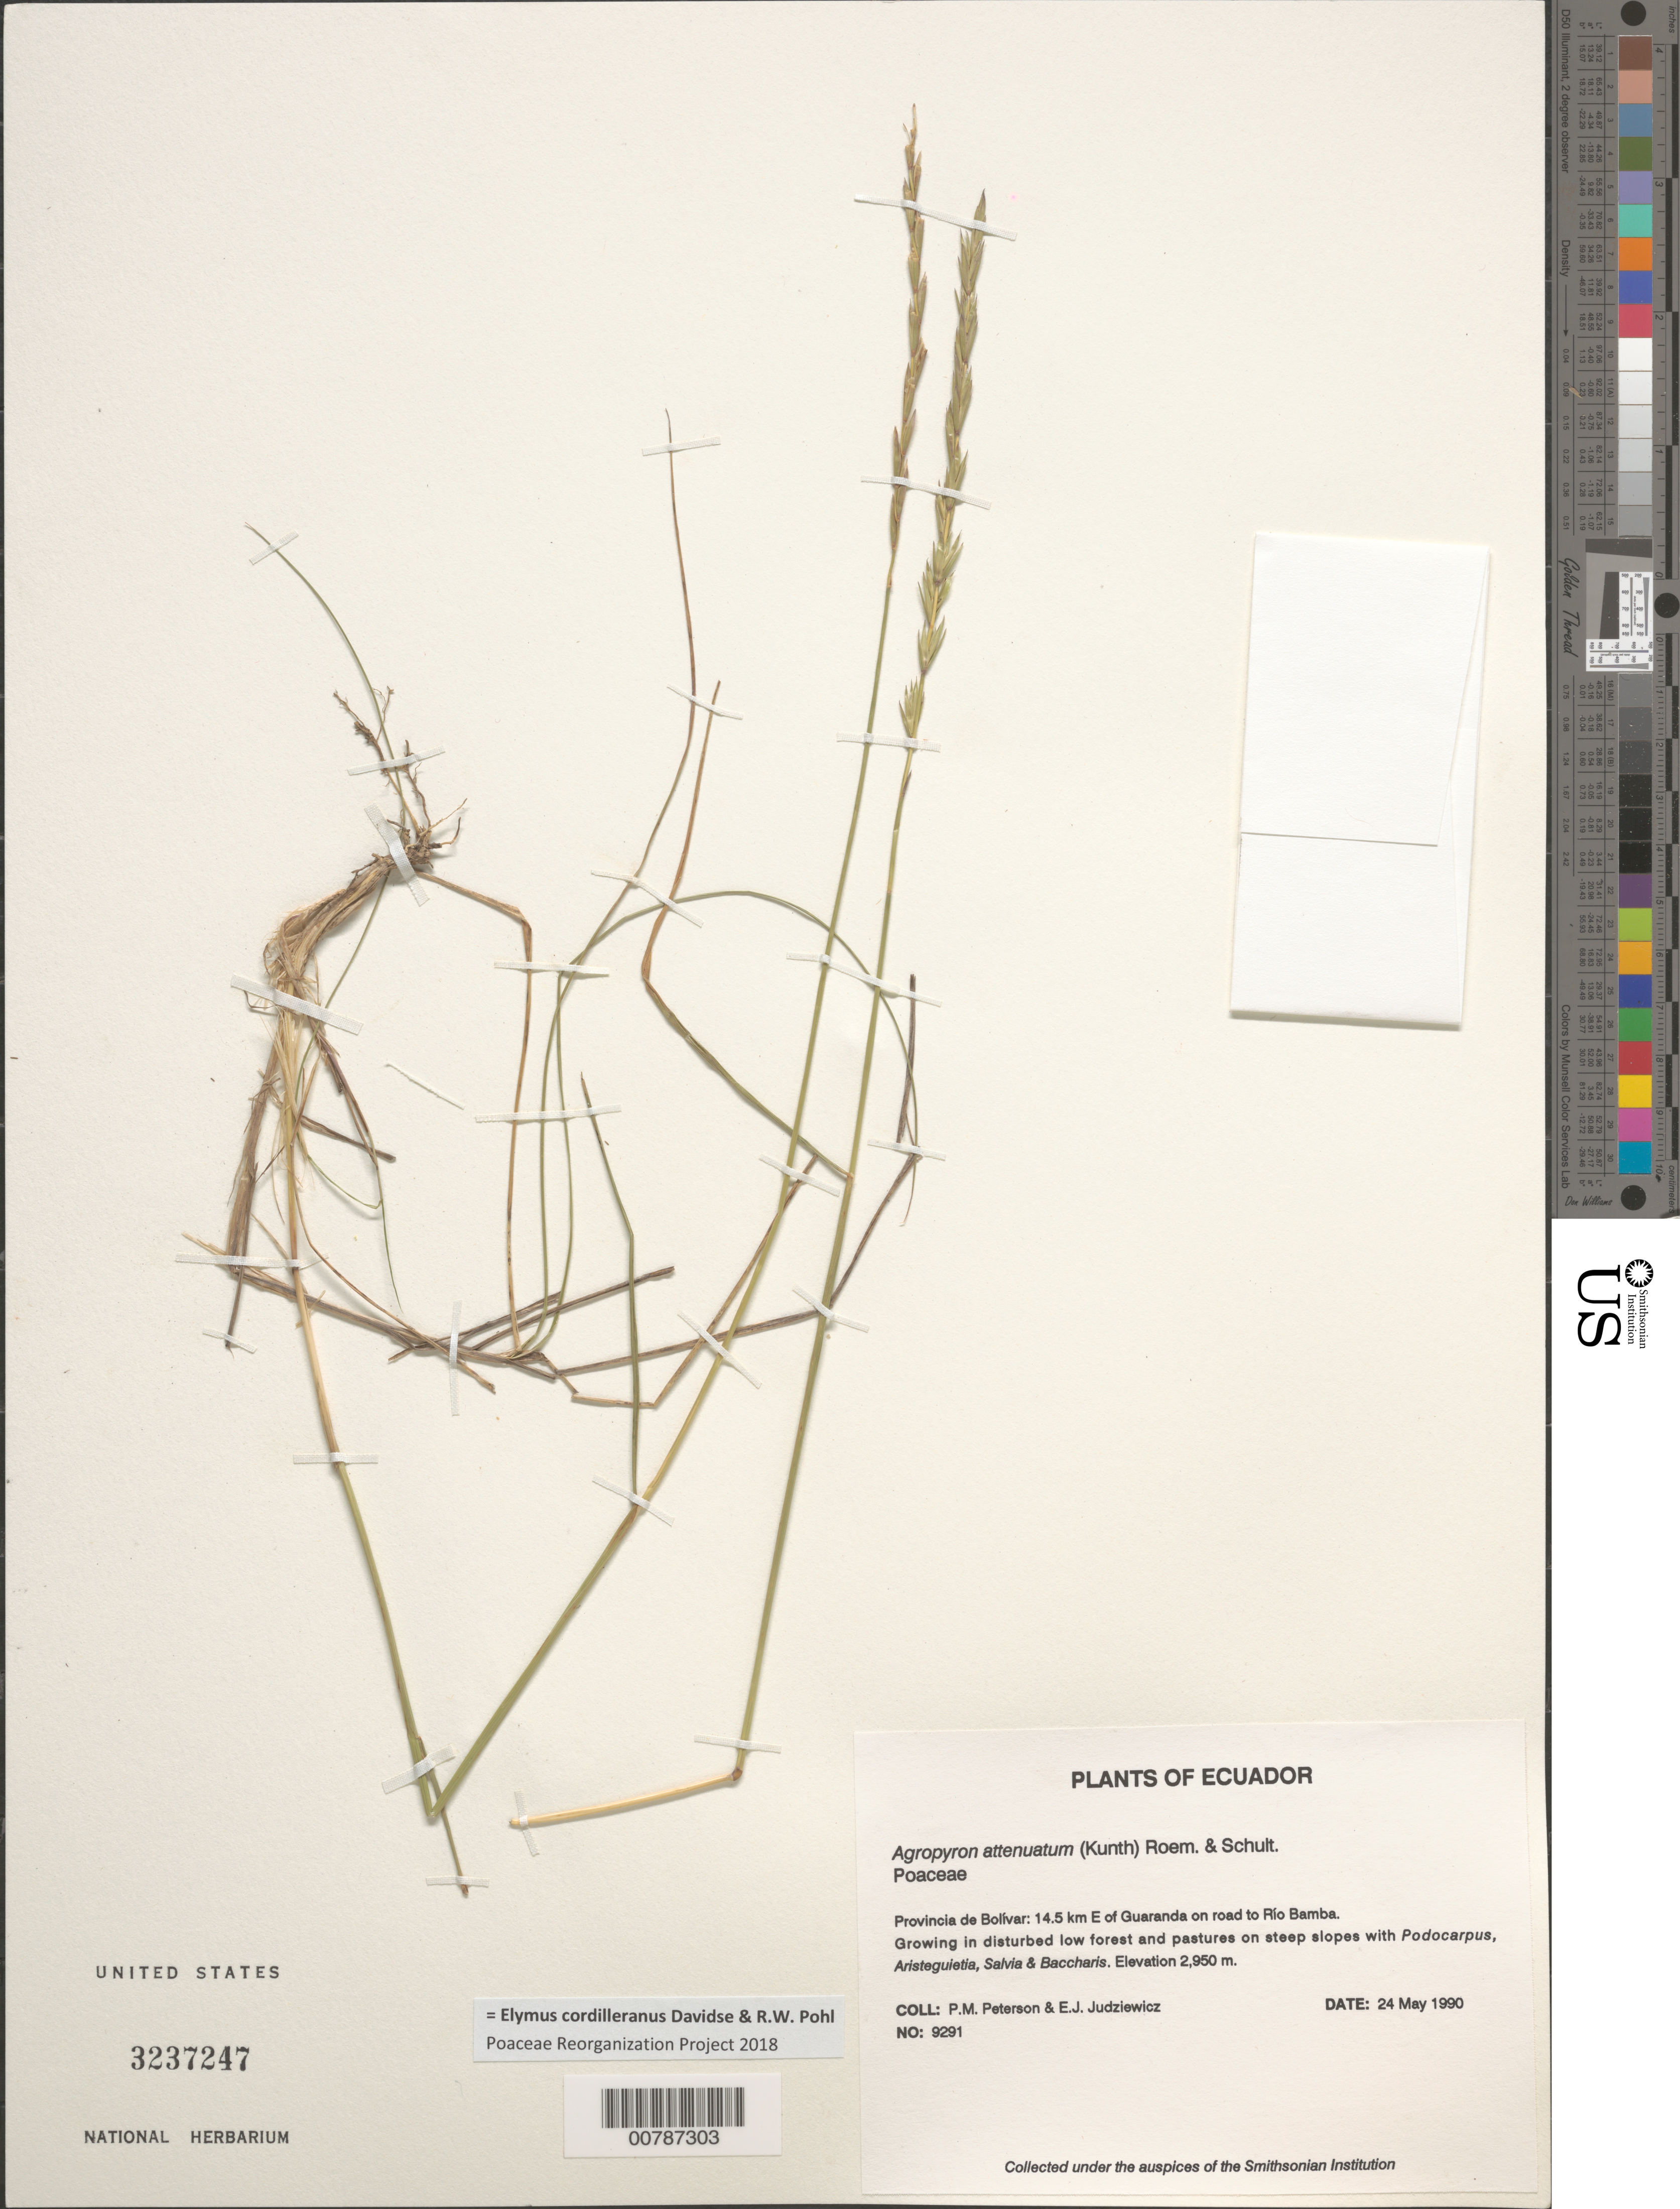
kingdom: Plantae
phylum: Tracheophyta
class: Liliopsida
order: Poales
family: Poaceae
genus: Elymus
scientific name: Elymus cordilleranus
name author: Davidse & R.W. Pohl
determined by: Poaceae Reorganization Project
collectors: P. M. Peterson & E. J. Judziewicz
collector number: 09291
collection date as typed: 24 May 1990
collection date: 1990-05-24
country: Ecuador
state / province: Bolivar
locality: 14.5 km E of Guaranda on road to Río Bamba.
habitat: Growing in disturbed low forest and pastures on steep slopes with Podocarpus, Aristeguietia, Salvia & Baccharis.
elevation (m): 2950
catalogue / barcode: US 3237247